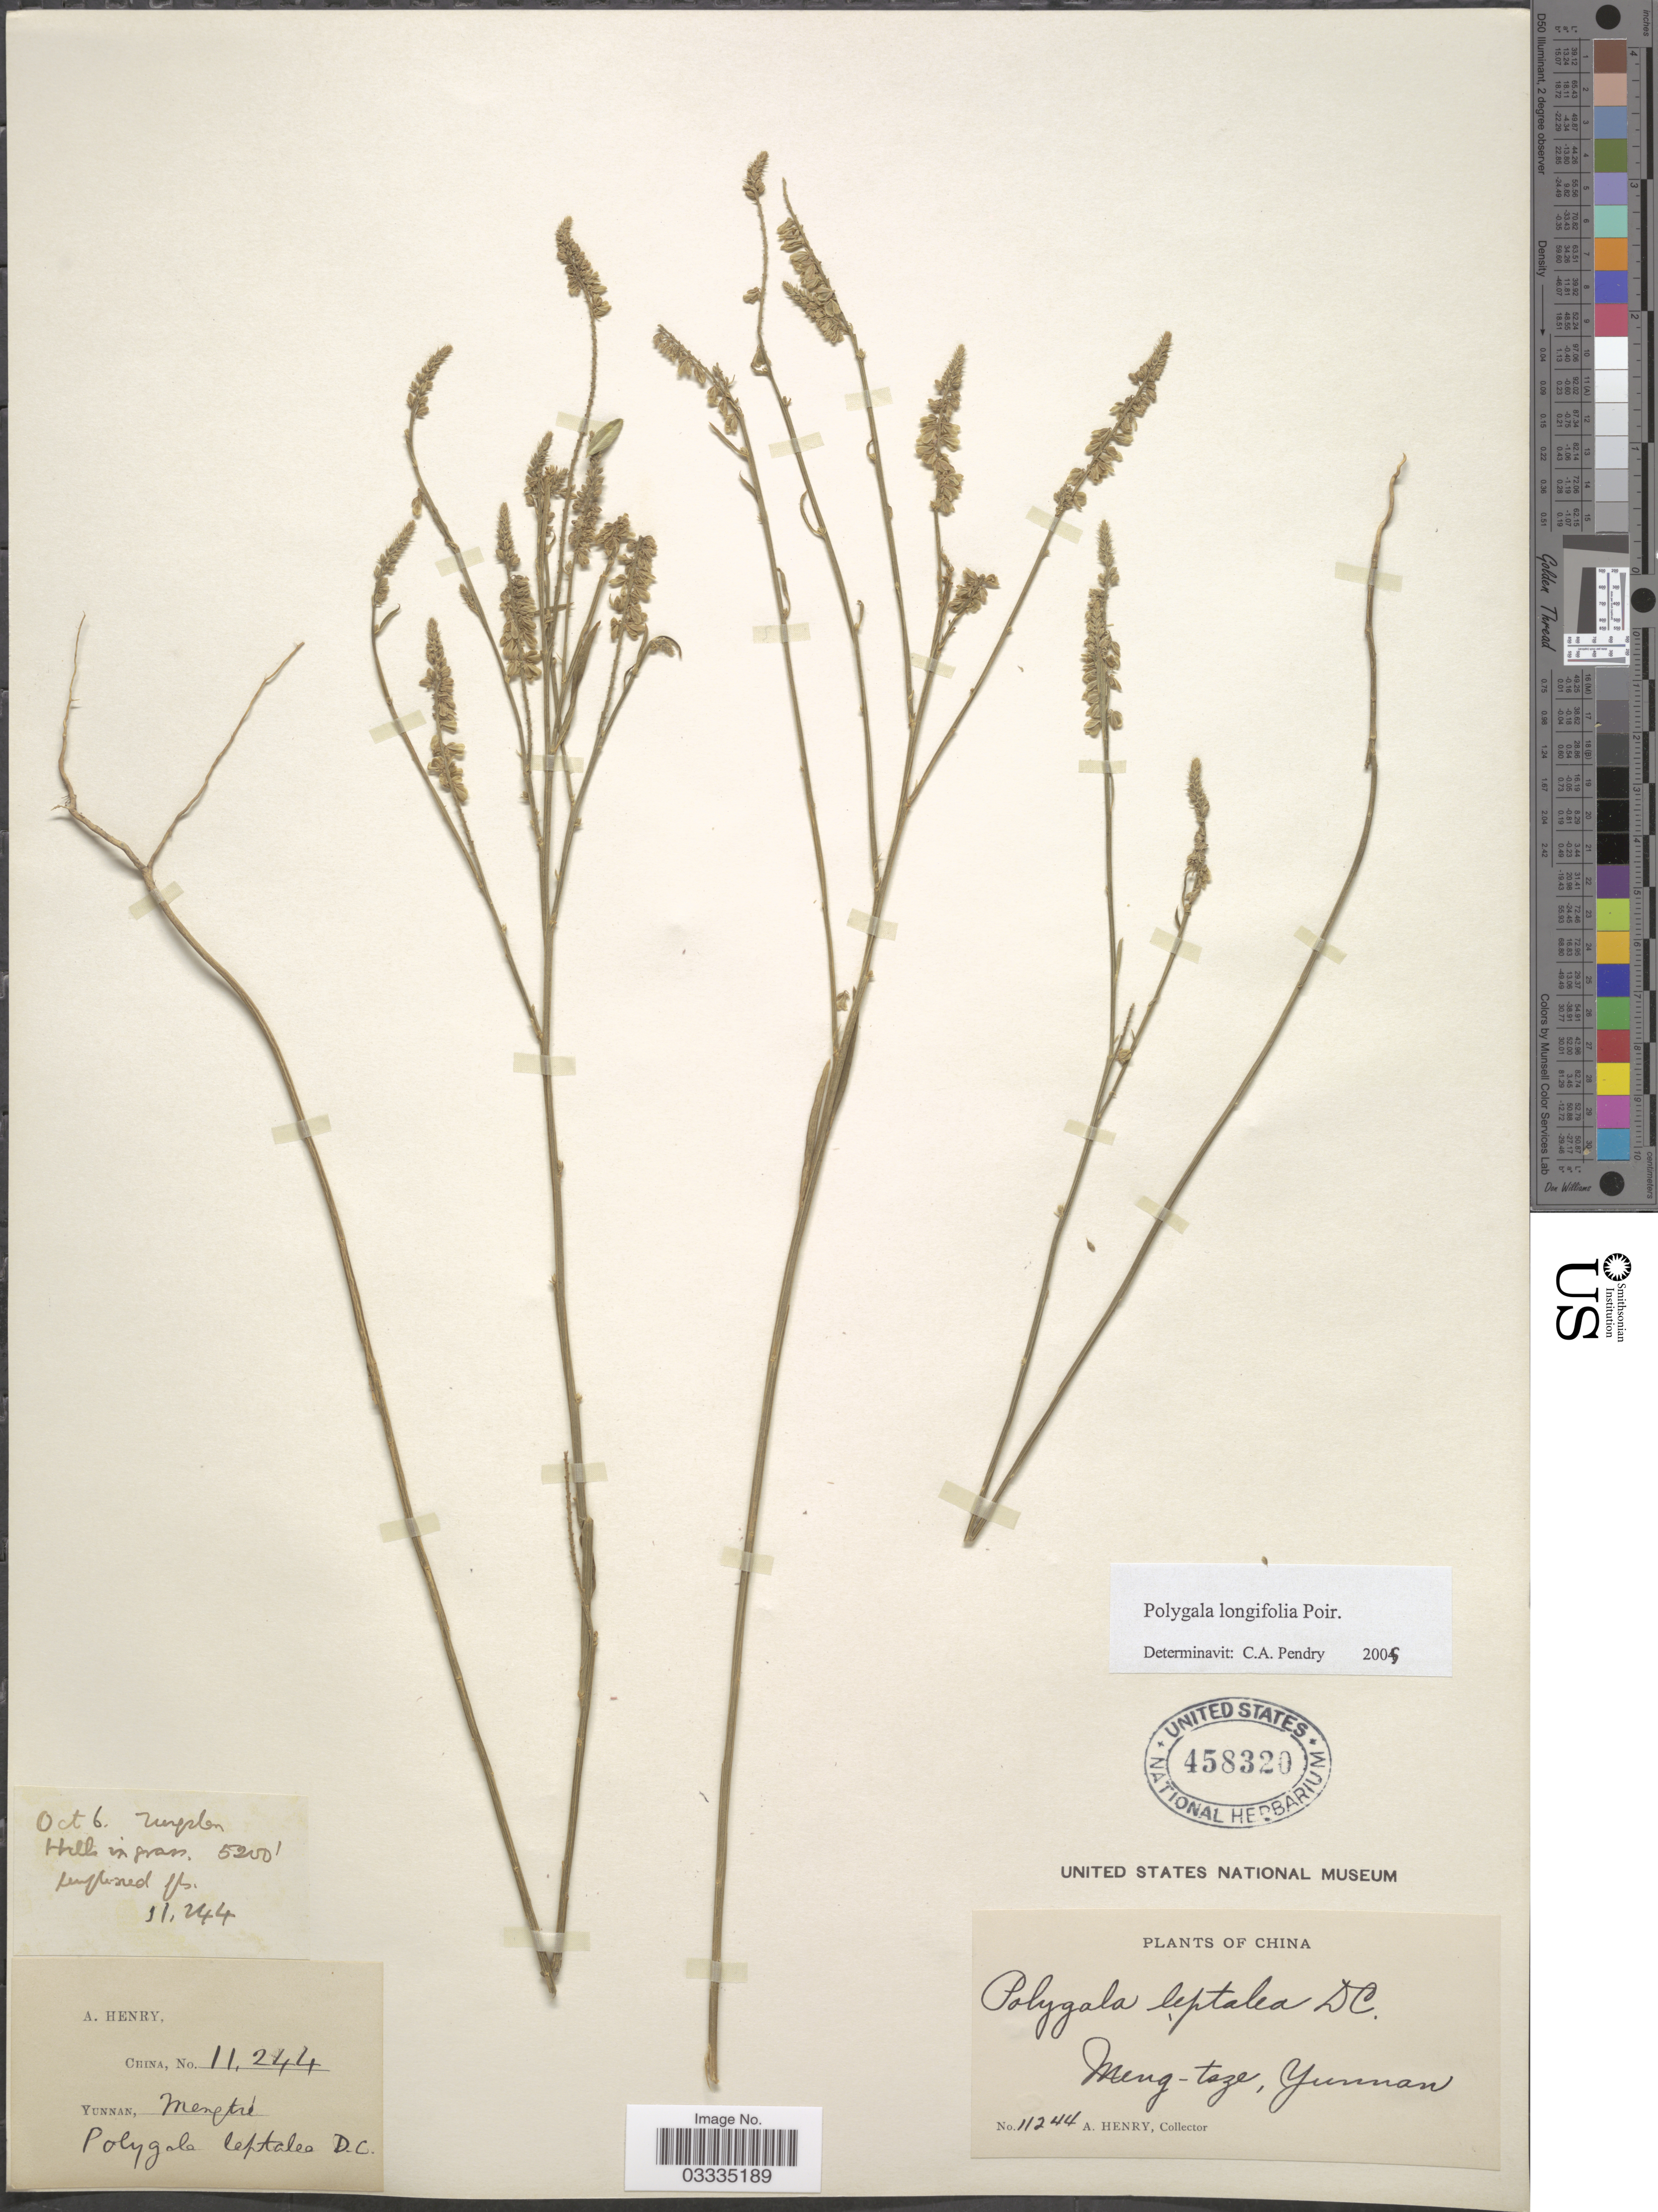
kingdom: Plantae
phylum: Tracheophyta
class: Magnoliopsida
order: Fabales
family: Polygalaceae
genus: Polygala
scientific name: Polygala longifolia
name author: Poir.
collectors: A. Henry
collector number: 11244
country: China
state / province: Yunnan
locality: Meng-tze. Tungshan hills.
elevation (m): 1585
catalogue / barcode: US 458320